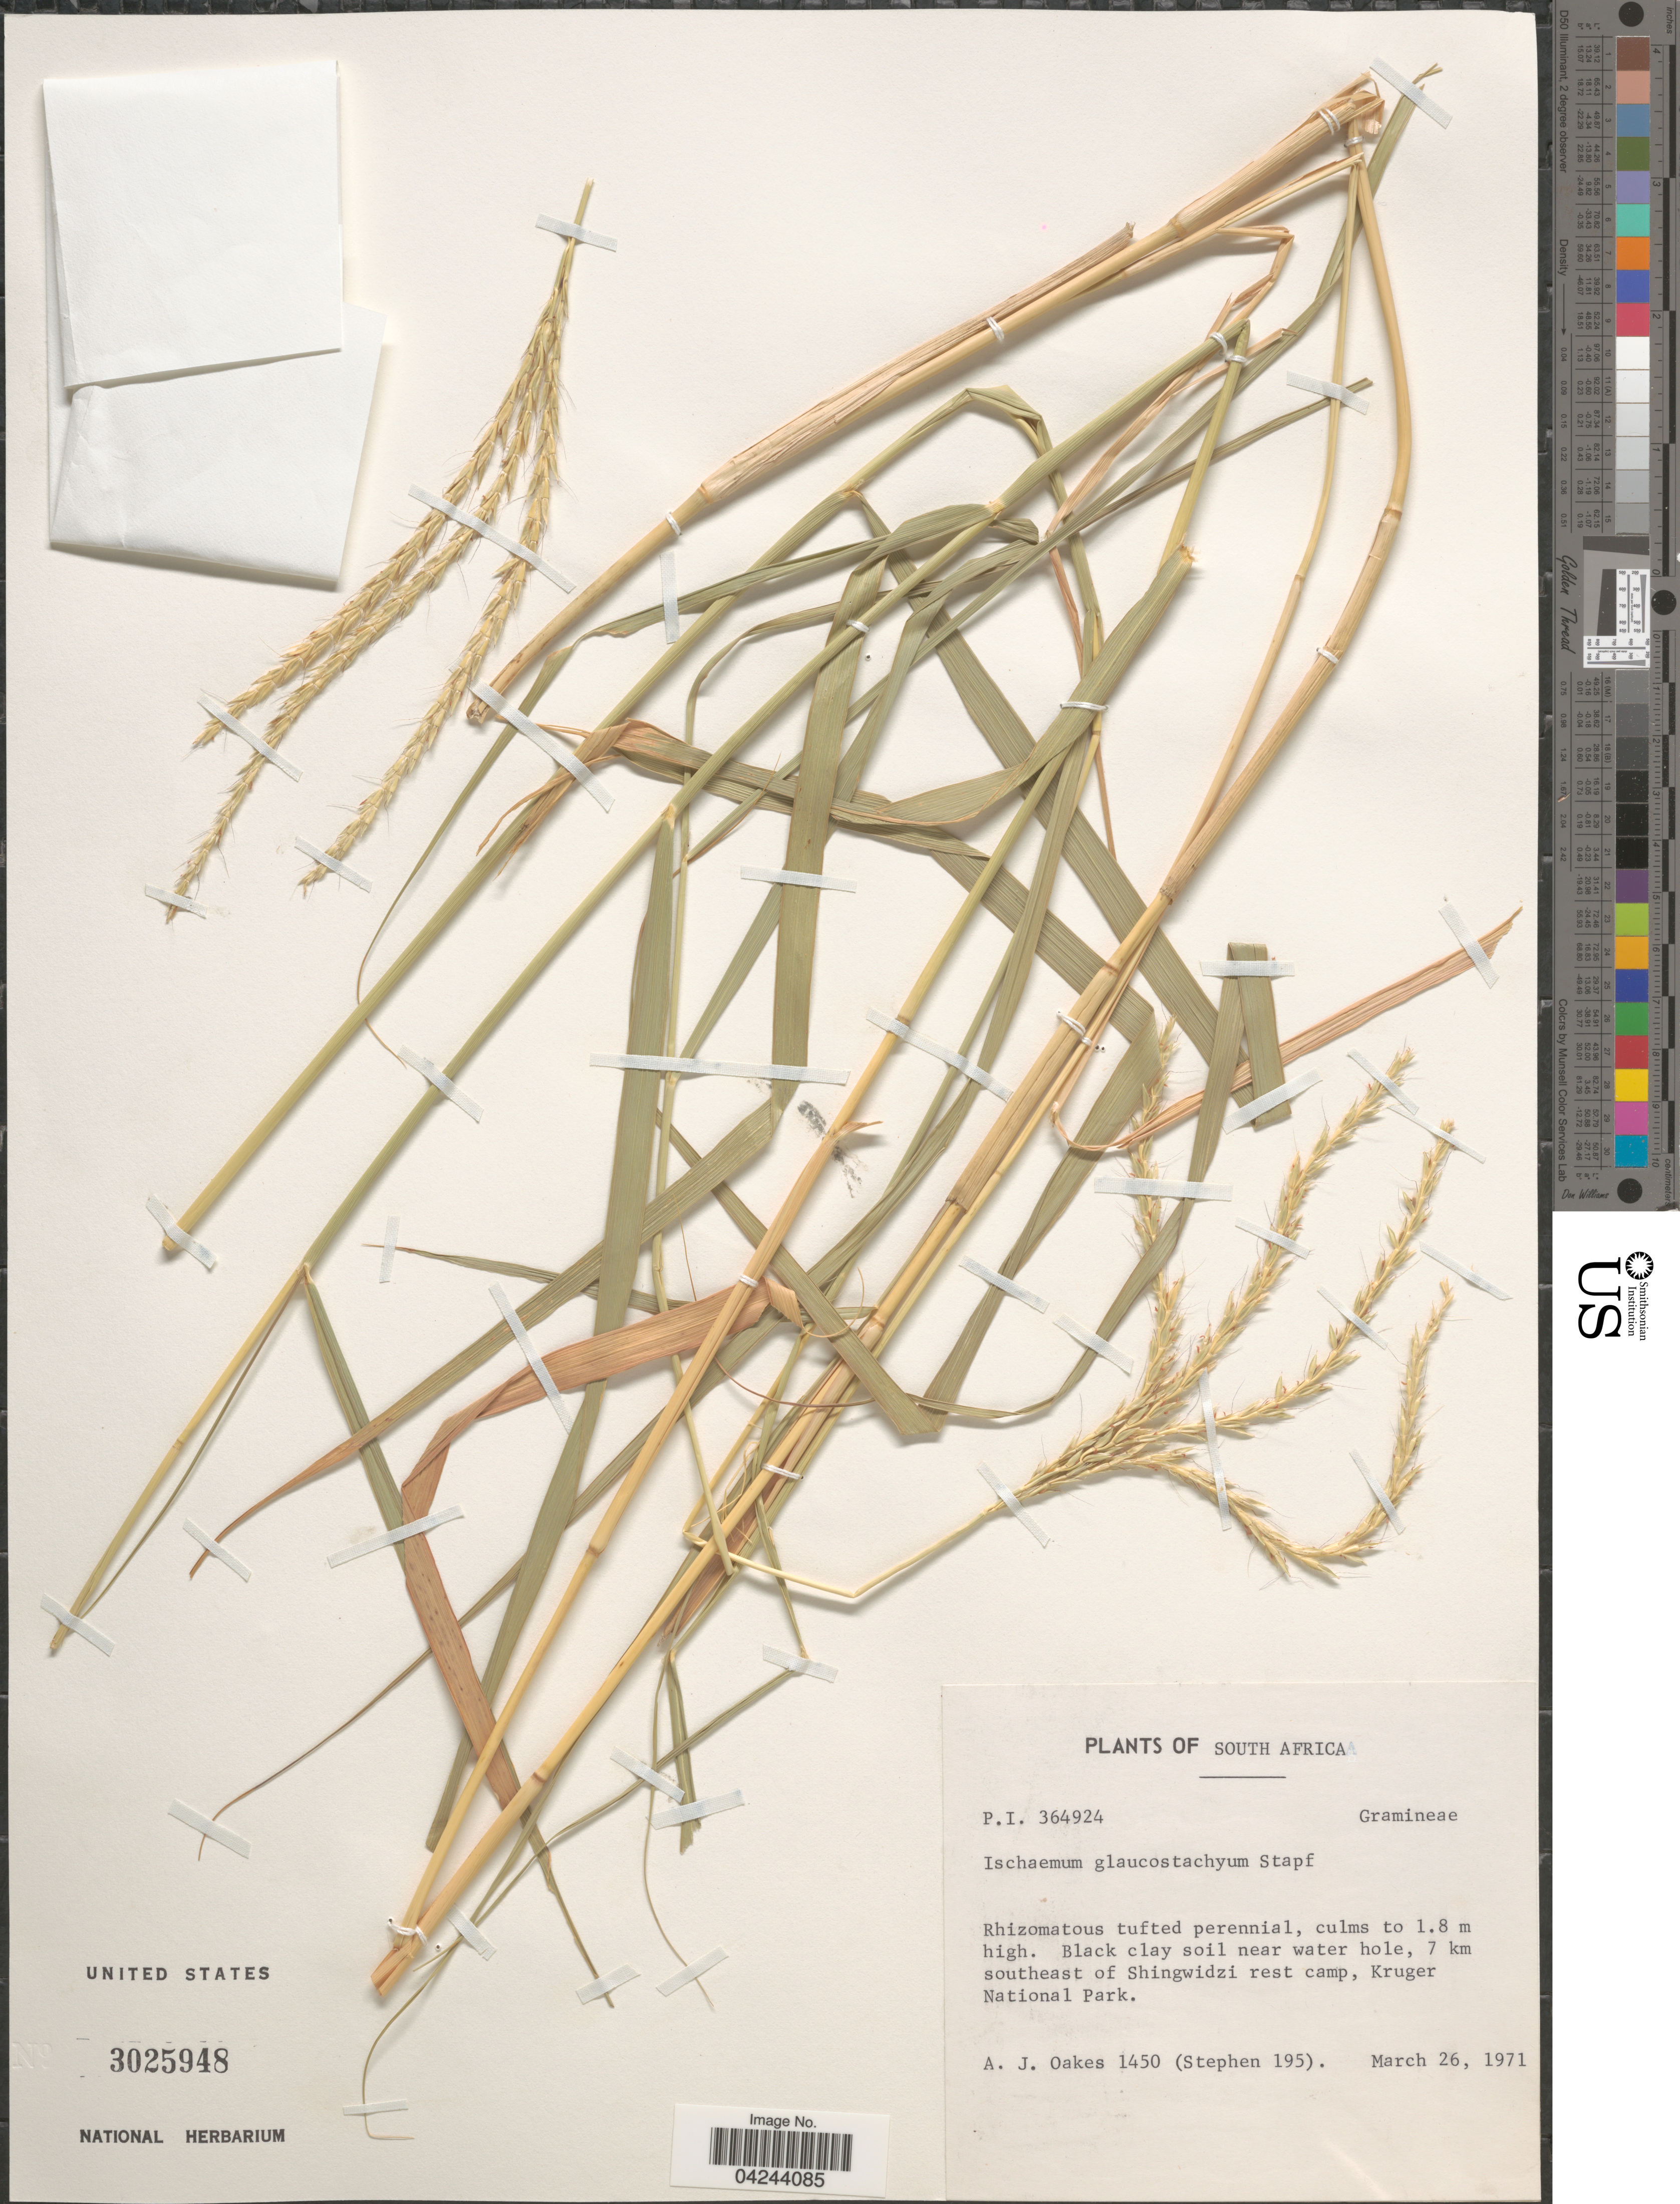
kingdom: Plantae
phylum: Tracheophyta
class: Liliopsida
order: Poales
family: Poaceae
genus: Ischaemum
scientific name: Ischaemum afrum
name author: (J.F. Gmel.) Dandy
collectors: A. Oakes & Stephen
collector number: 1450/195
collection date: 1971-03-26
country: South Africa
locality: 7 km southeast of Shingwidzi rest camp, Kruger National Park.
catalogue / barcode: US 3025948